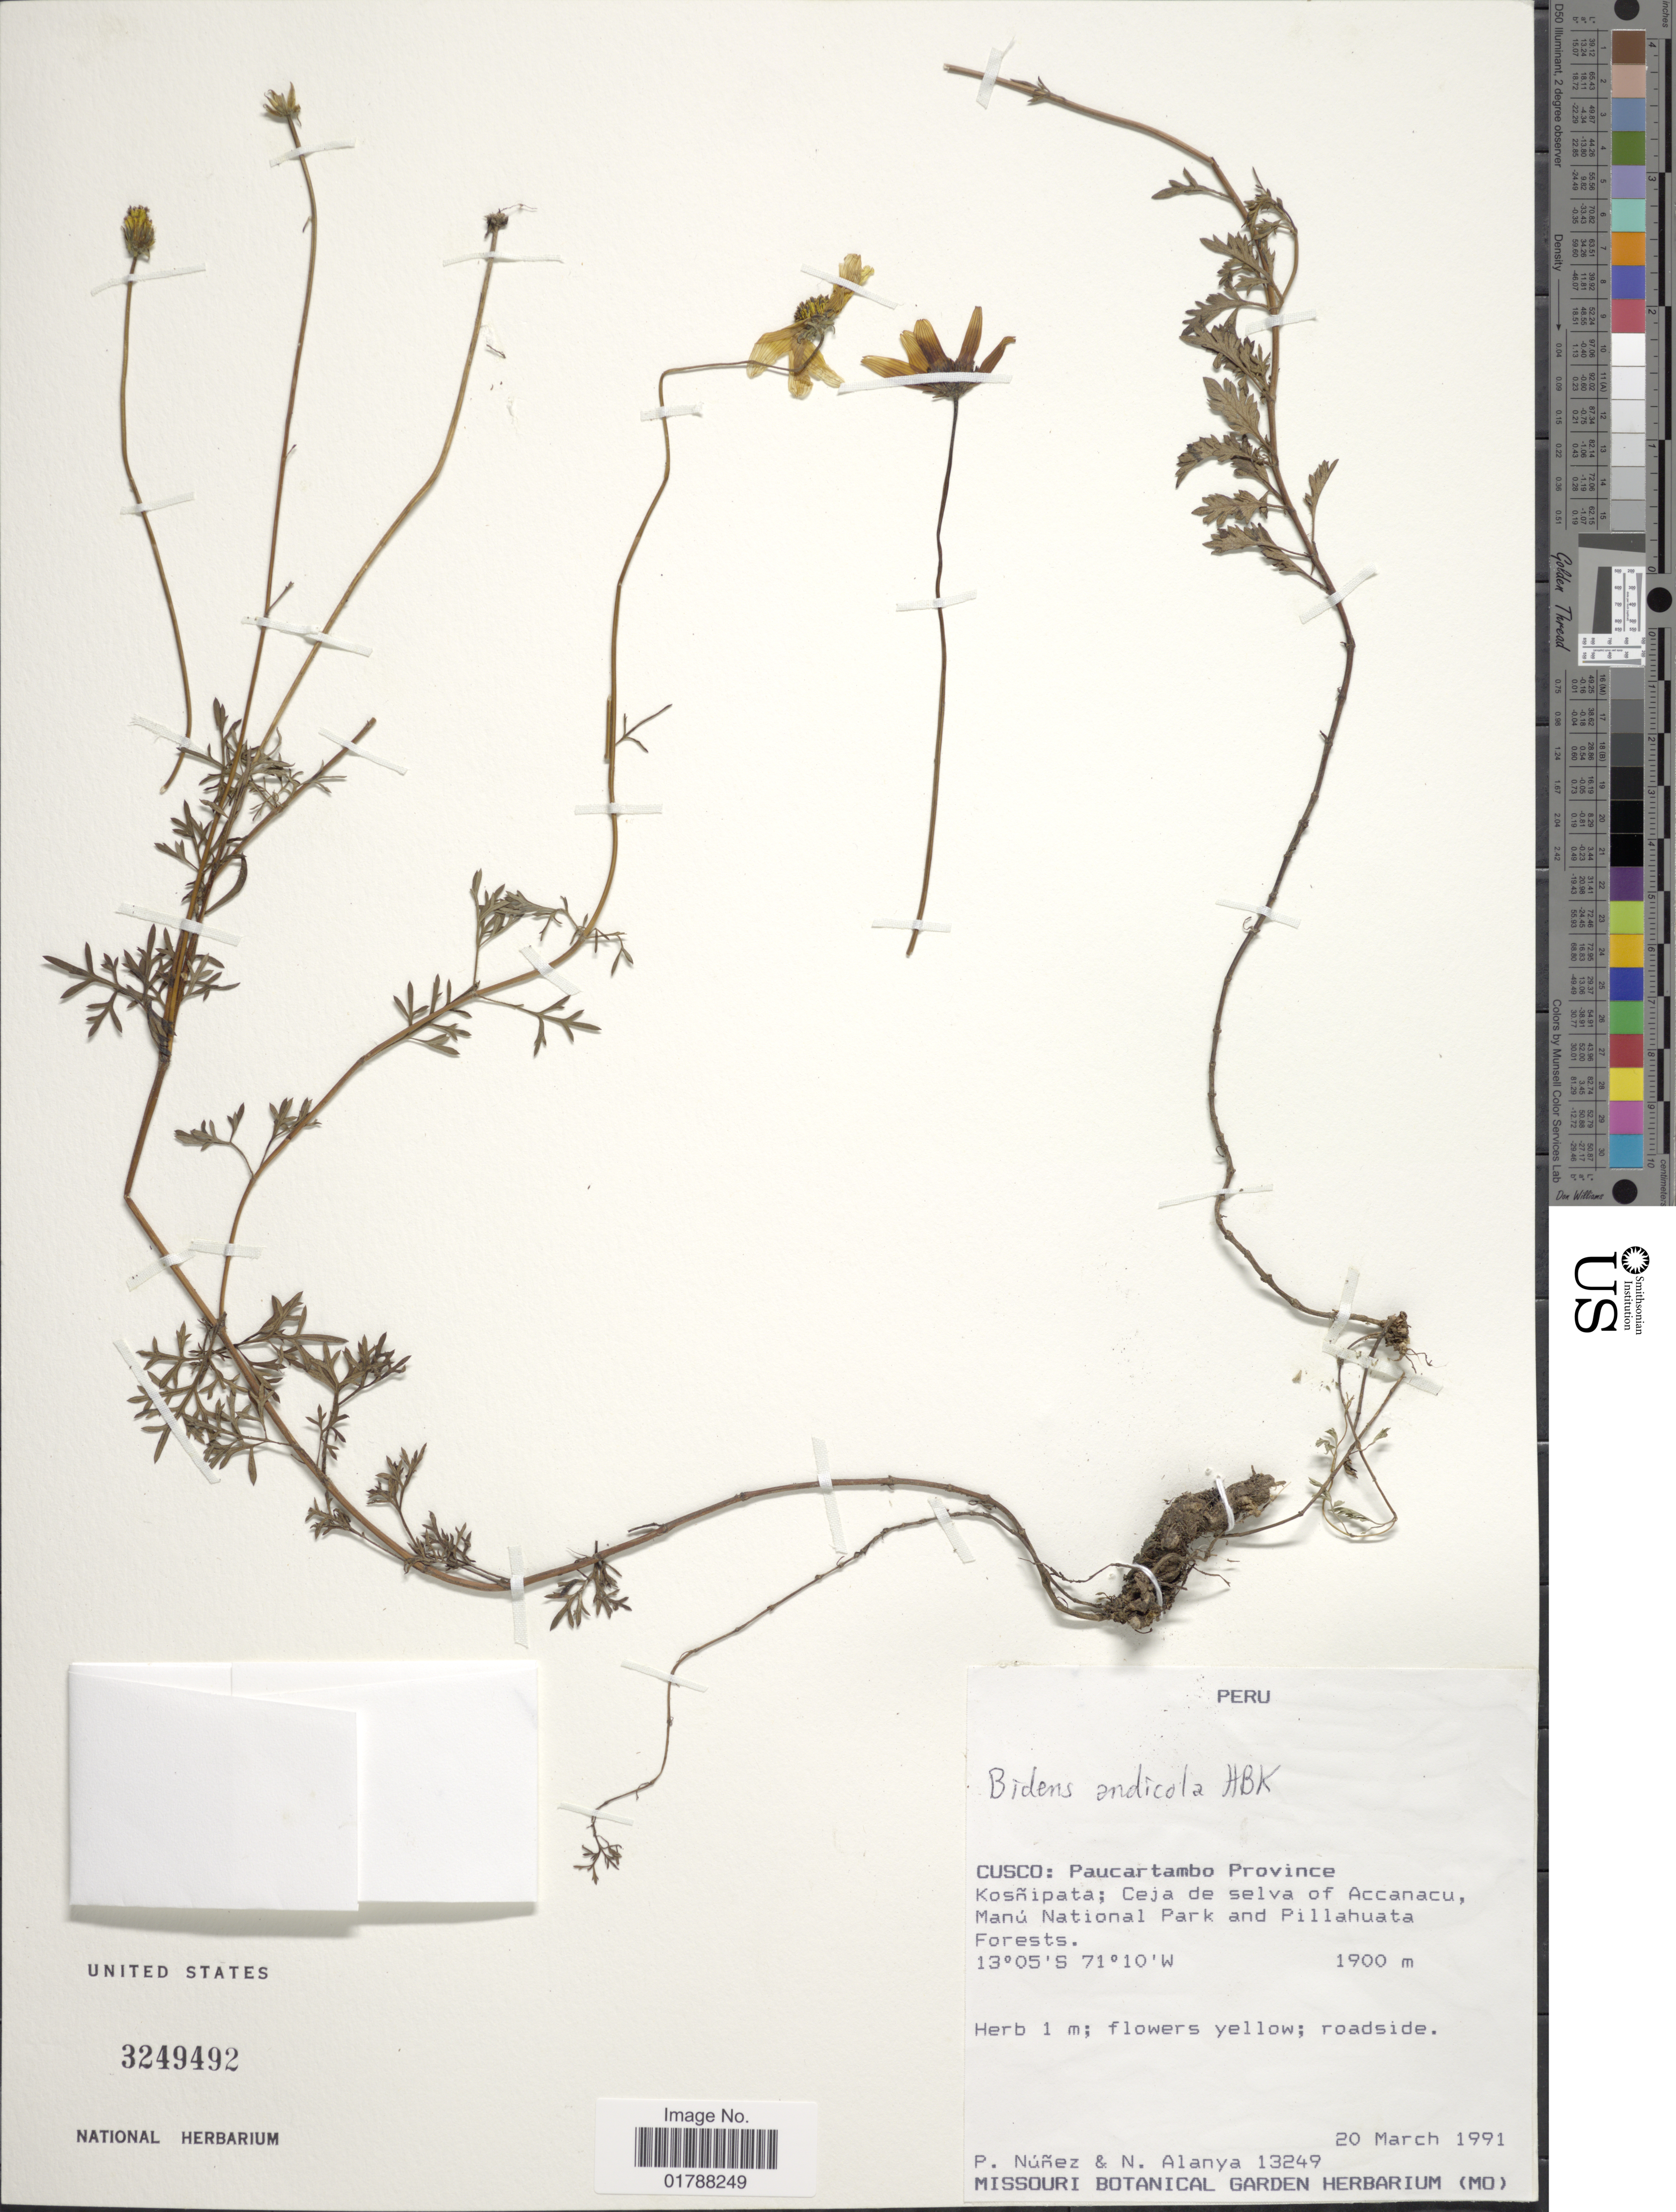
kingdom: Plantae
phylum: Tracheophyta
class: Magnoliopsida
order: Asterales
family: Asteraceae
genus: Bidens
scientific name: Bidens andicola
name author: Kunth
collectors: P. Nuñez V. & N. Alanya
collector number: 13249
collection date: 1991-03-20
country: Peru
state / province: Cusco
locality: Paucartambo Province. Kosñipata; Ceja de selva of Accanacu, Manu National Park and Pillahuata Forests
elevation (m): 1900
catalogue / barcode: US 3249492